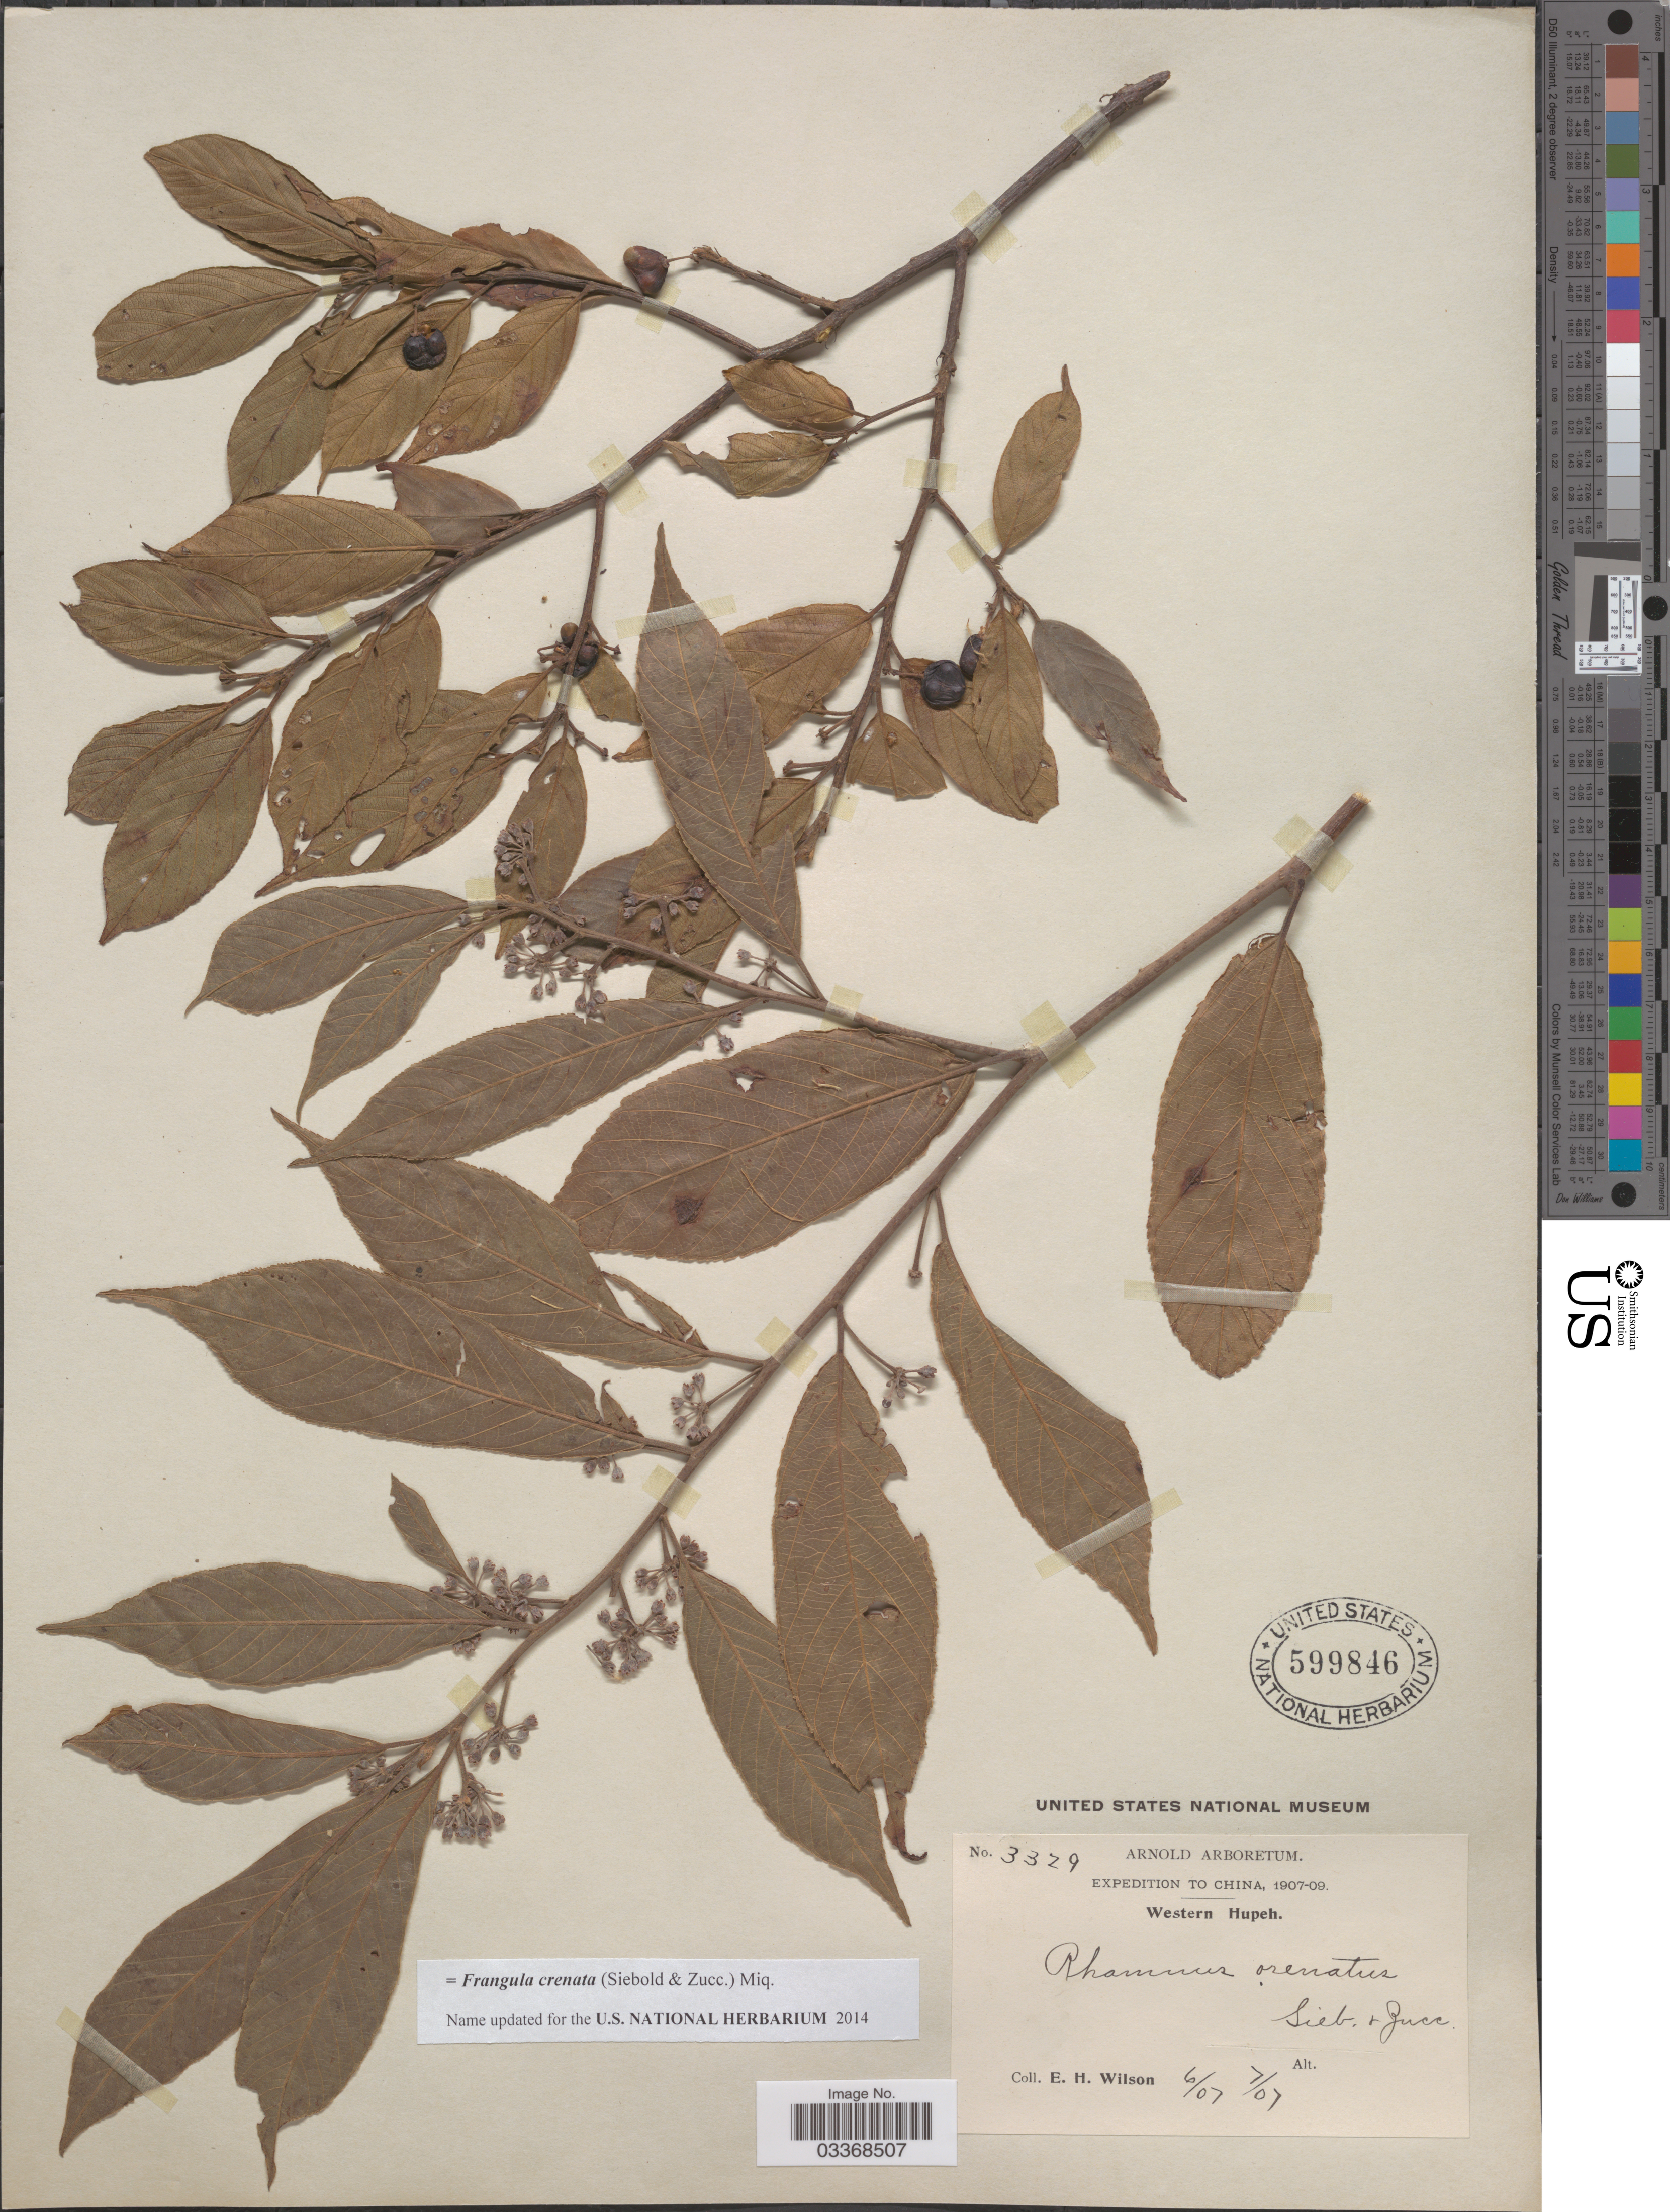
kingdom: Plantae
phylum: Tracheophyta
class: Magnoliopsida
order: Rosales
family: Rhamnaceae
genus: Frangula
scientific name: Frangula crenata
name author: (Siebold & Zucc.) Miq.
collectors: E. Wilson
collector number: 3329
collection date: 1907-06/1907-07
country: China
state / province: Hubei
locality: Western Hupeh.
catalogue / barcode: US 599846